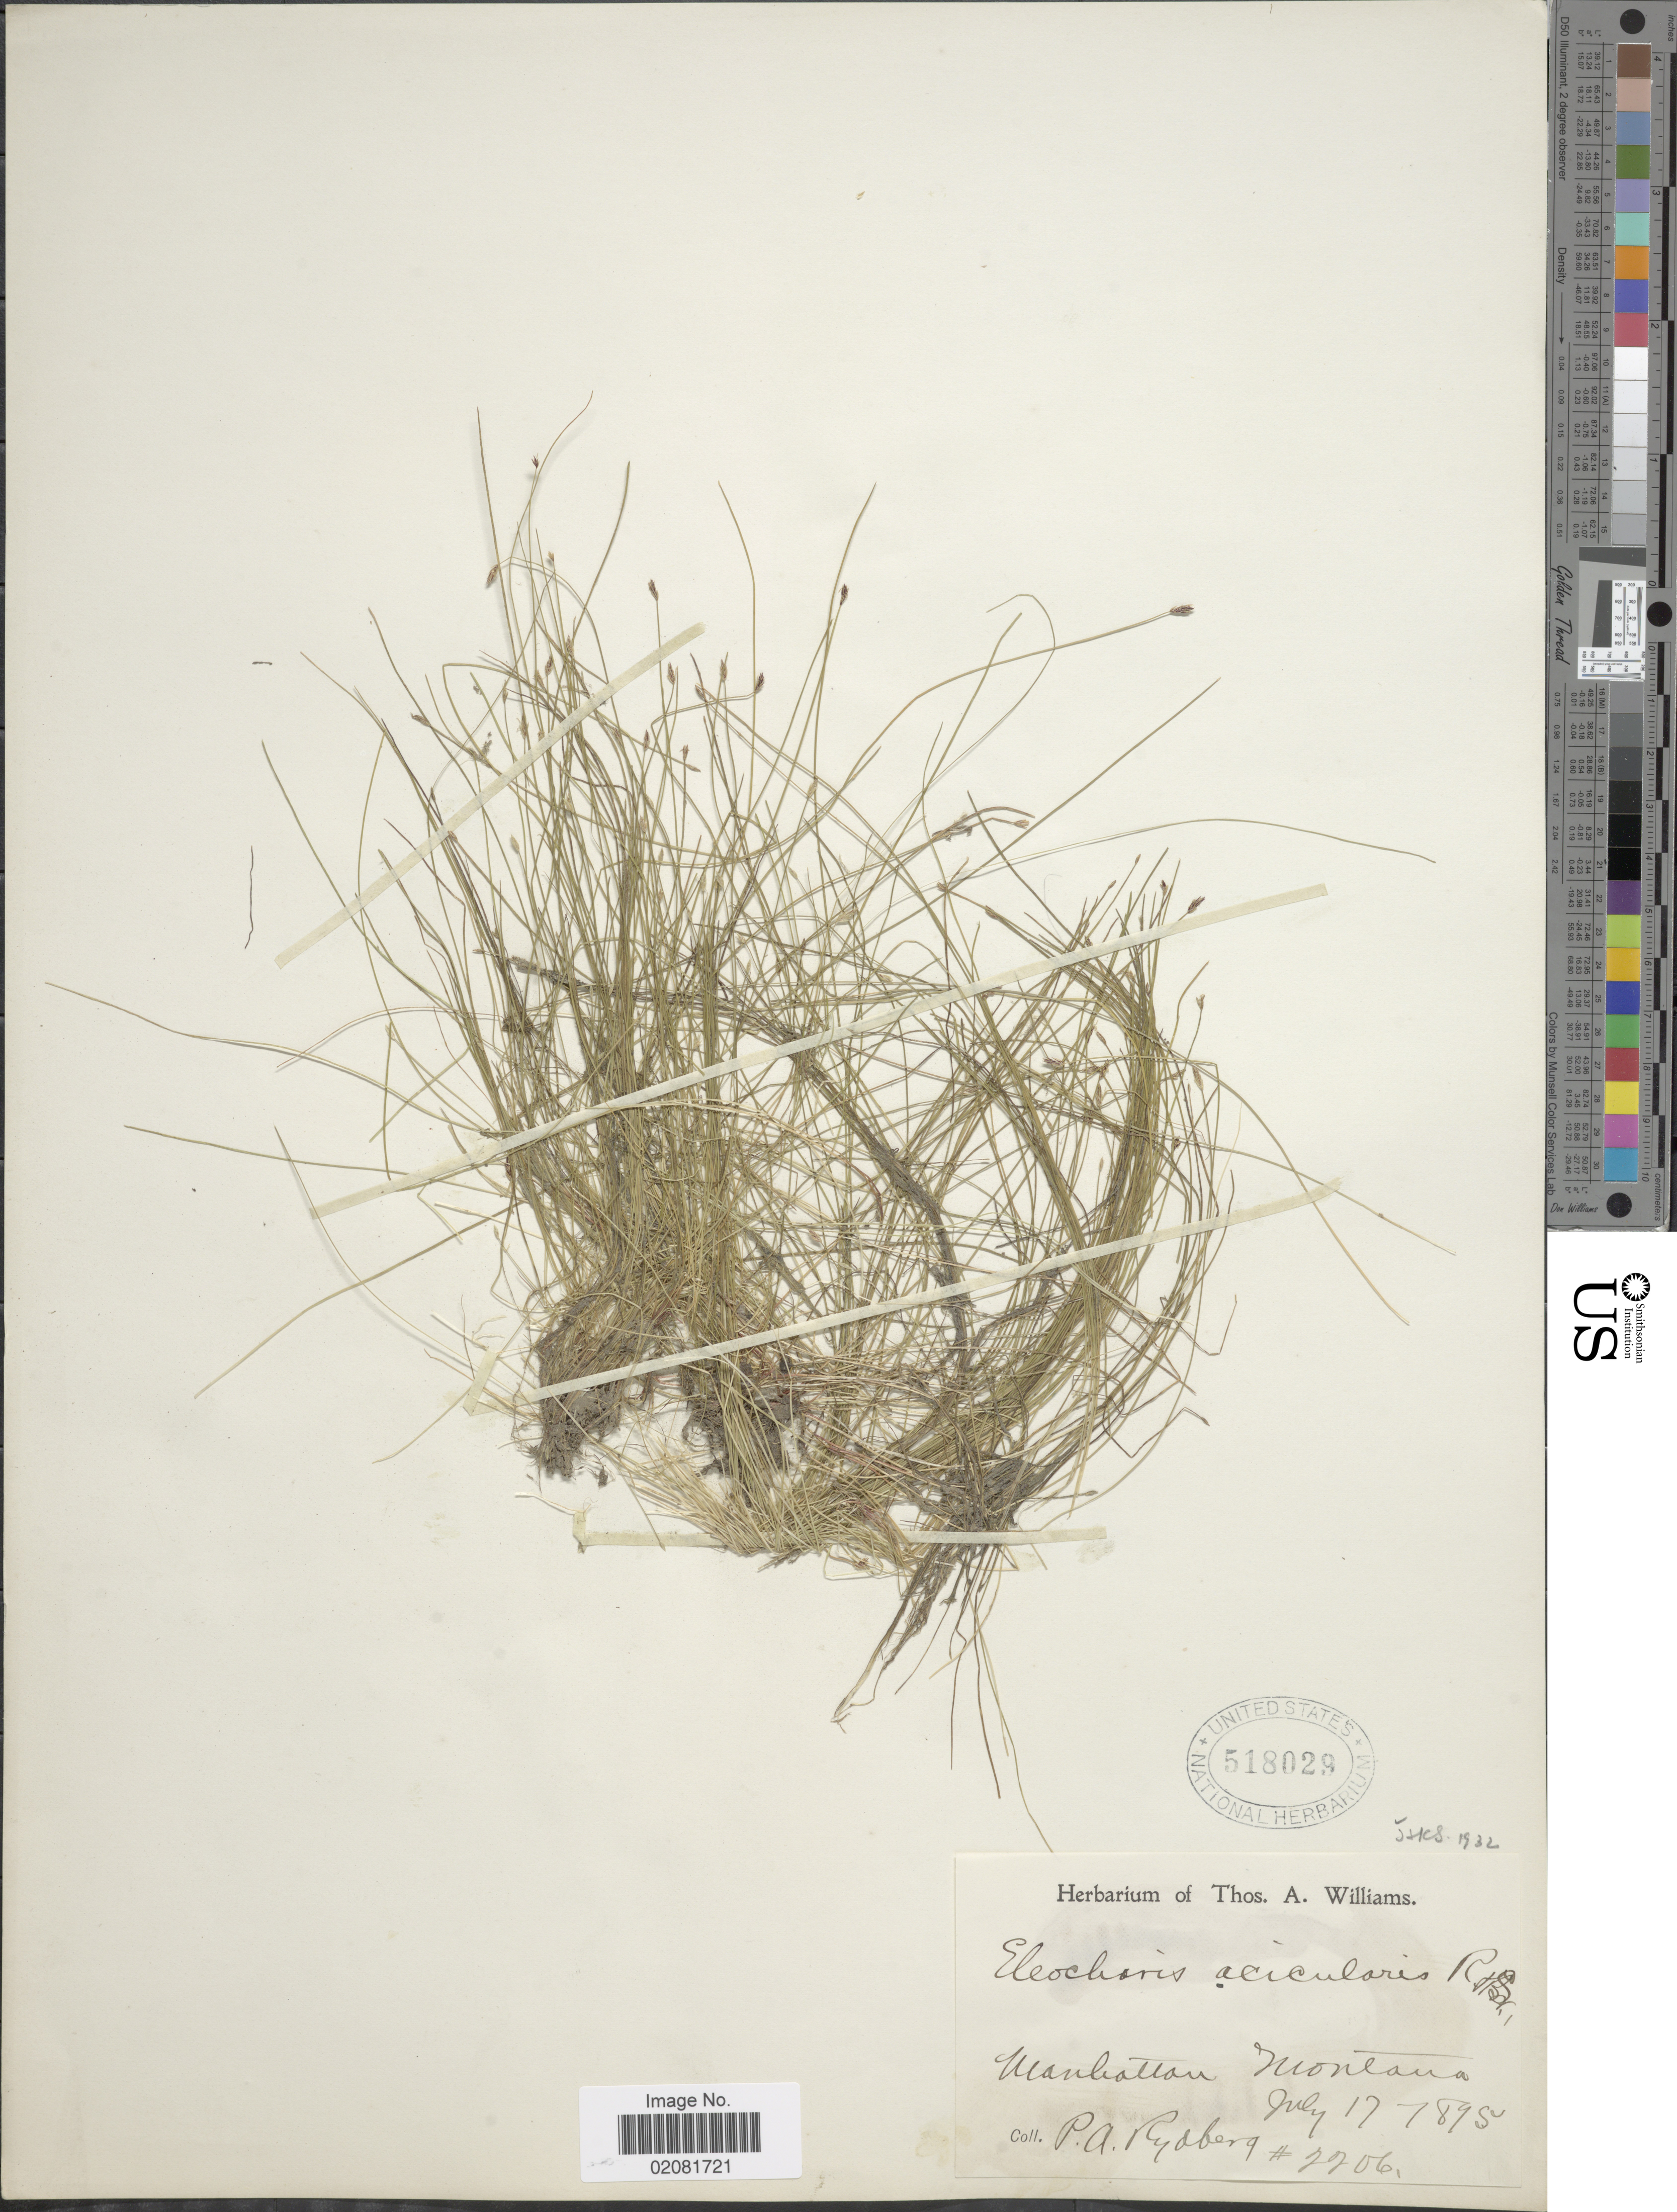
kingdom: Plantae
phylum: Tracheophyta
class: Liliopsida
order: Poales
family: Cyperaceae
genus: Eleocharis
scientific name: Eleocharis acicularis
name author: (L.) Roem. & Schult.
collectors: P. A. Rydberg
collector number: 2206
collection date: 1895-07-17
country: United States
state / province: Montana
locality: Manhattan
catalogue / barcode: US 518029